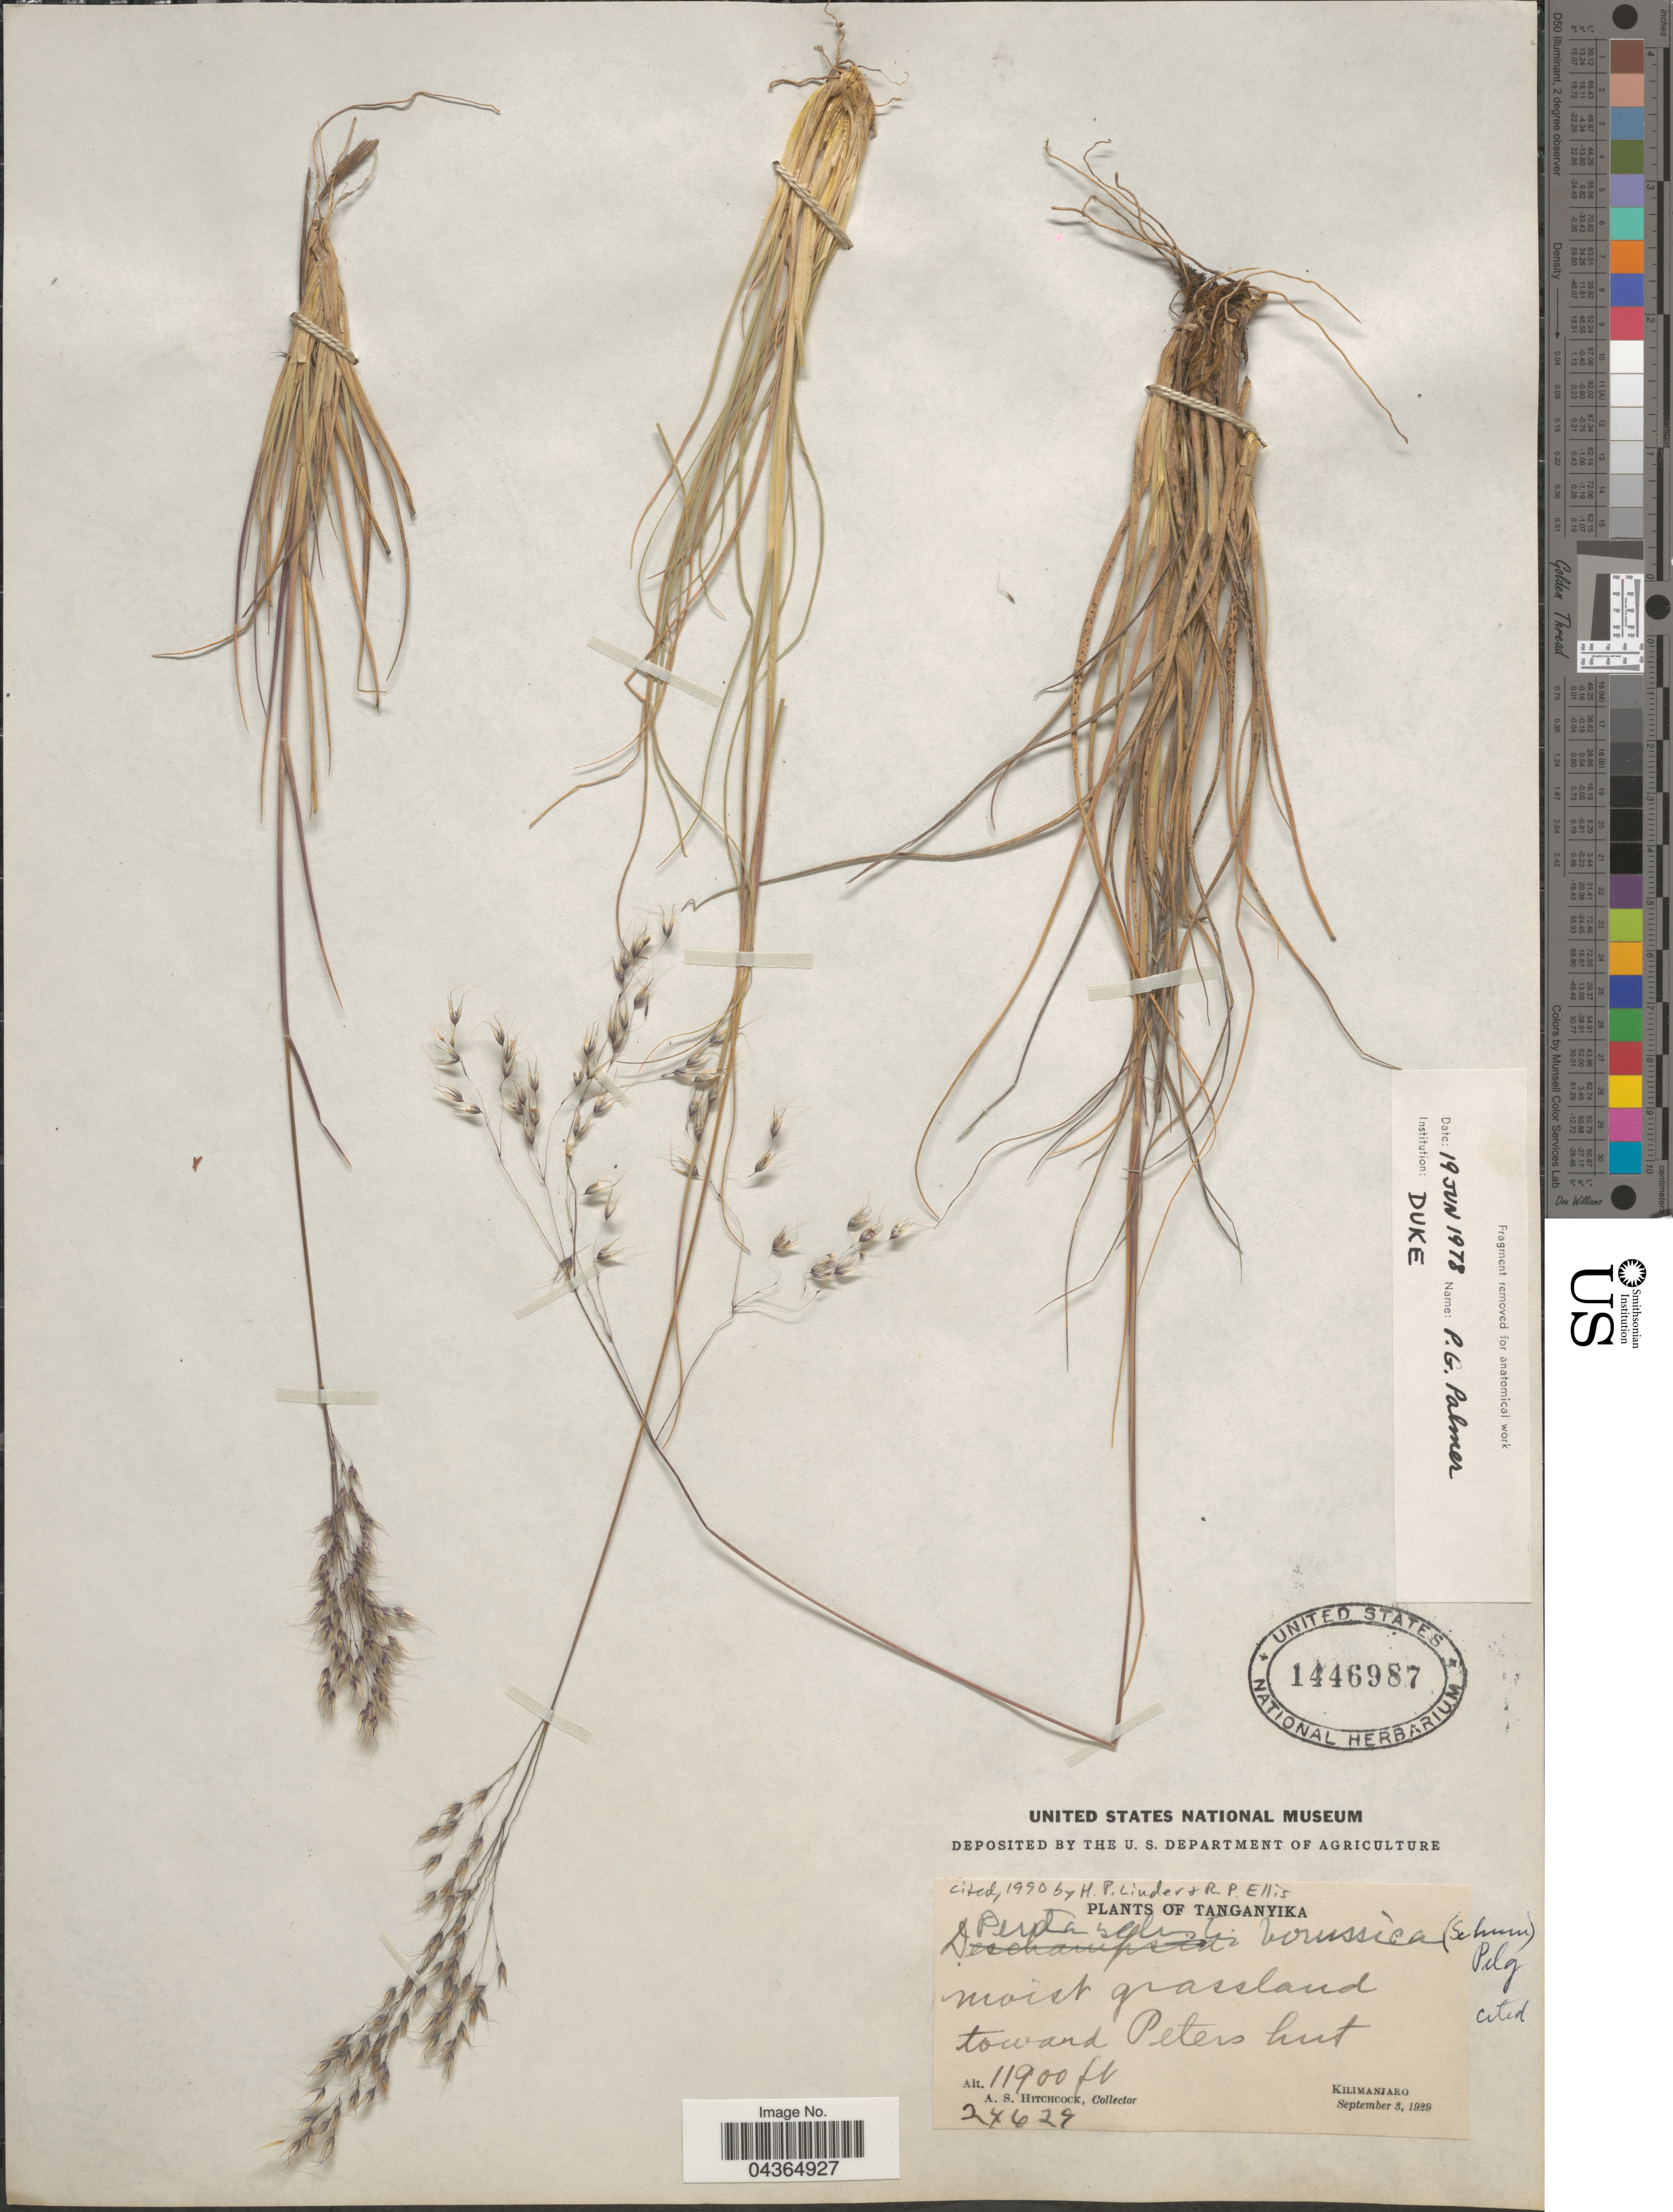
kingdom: Plantae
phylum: Tracheophyta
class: Liliopsida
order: Poales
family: Poaceae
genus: Pentameris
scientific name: Pentameris borussica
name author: (K. Schum.) Galley & H.P. Linder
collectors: A. S. Hitchcock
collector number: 24629*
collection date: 1929-09-03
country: Tanzania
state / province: Kilimanjaro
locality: Moist grassland toward Peters hut.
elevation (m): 3627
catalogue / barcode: US 1446987